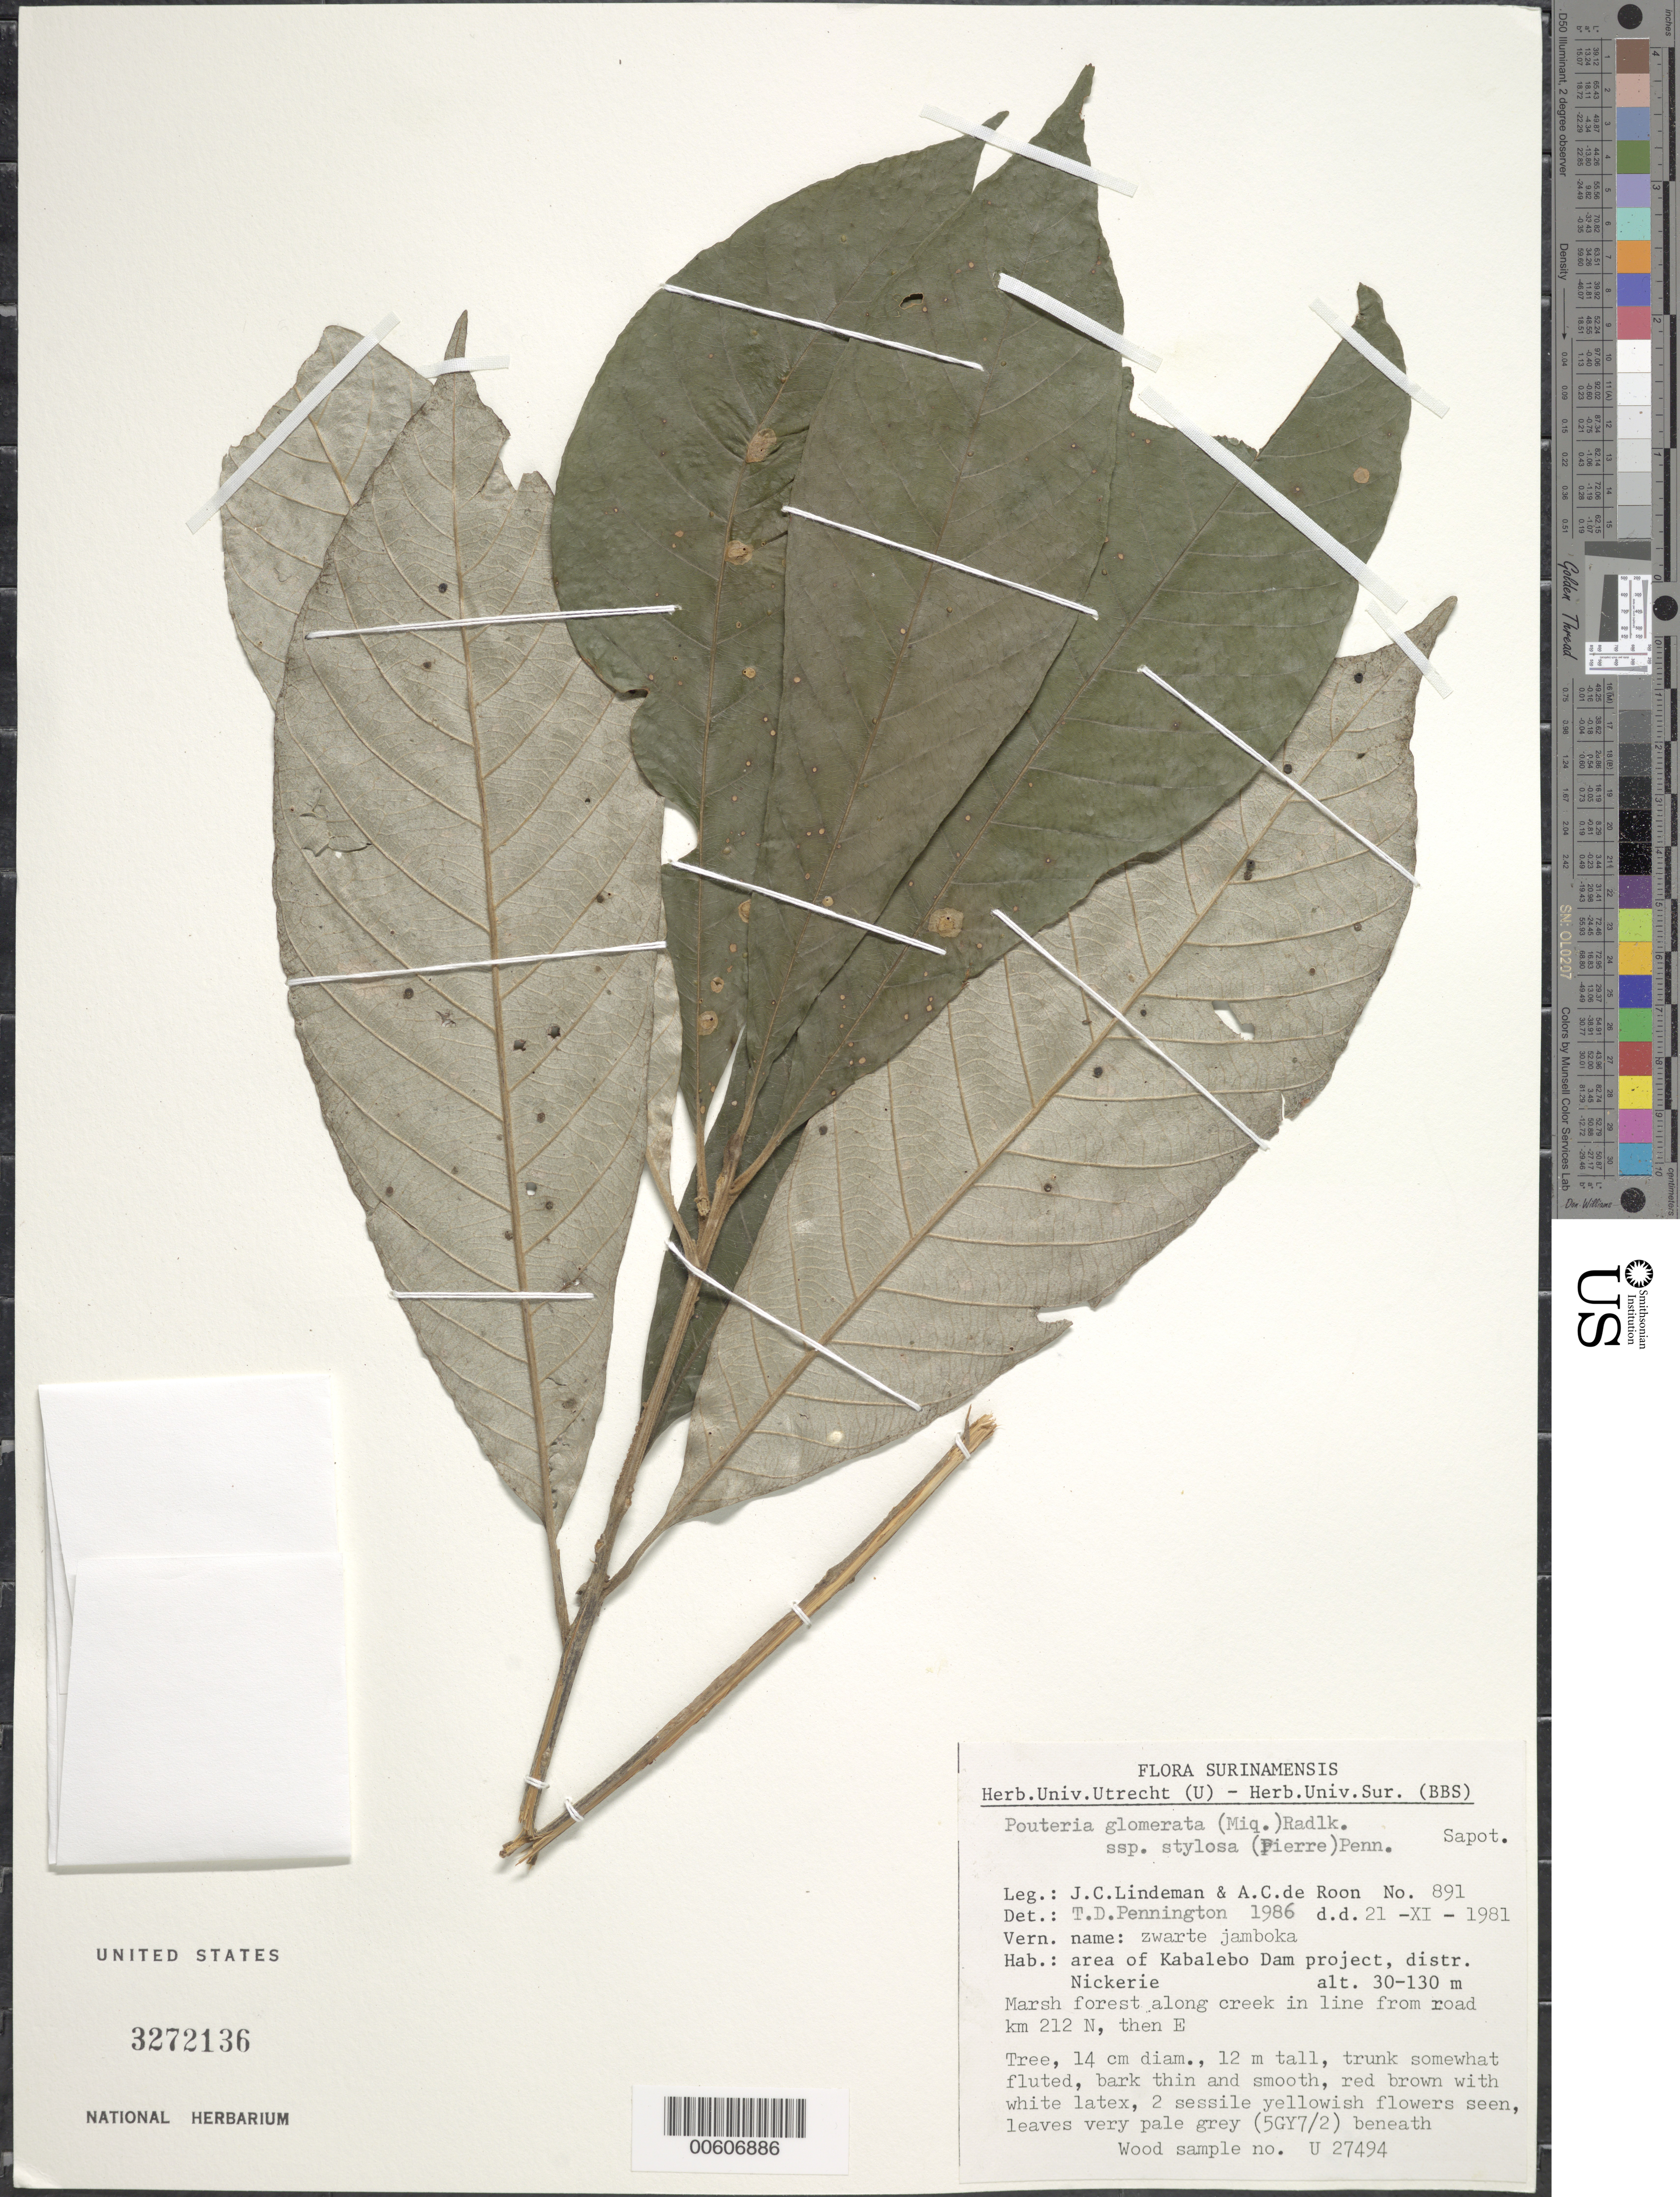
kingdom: Plantae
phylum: Tracheophyta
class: Magnoliopsida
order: Ericales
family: Sapotaceae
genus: Pouteria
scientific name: Pouteria glomerata subsp. stylosa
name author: (Miq.) Radlk.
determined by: Pennington, T. D., (K)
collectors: J. C. Lindeman & A. de Roon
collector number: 81 891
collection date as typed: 21-Nov-81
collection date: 1981-11-21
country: Suriname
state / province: Nickerie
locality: Kabalebo Dam project area; along creek in line from road km 212N, then E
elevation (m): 30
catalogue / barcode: US 3272136